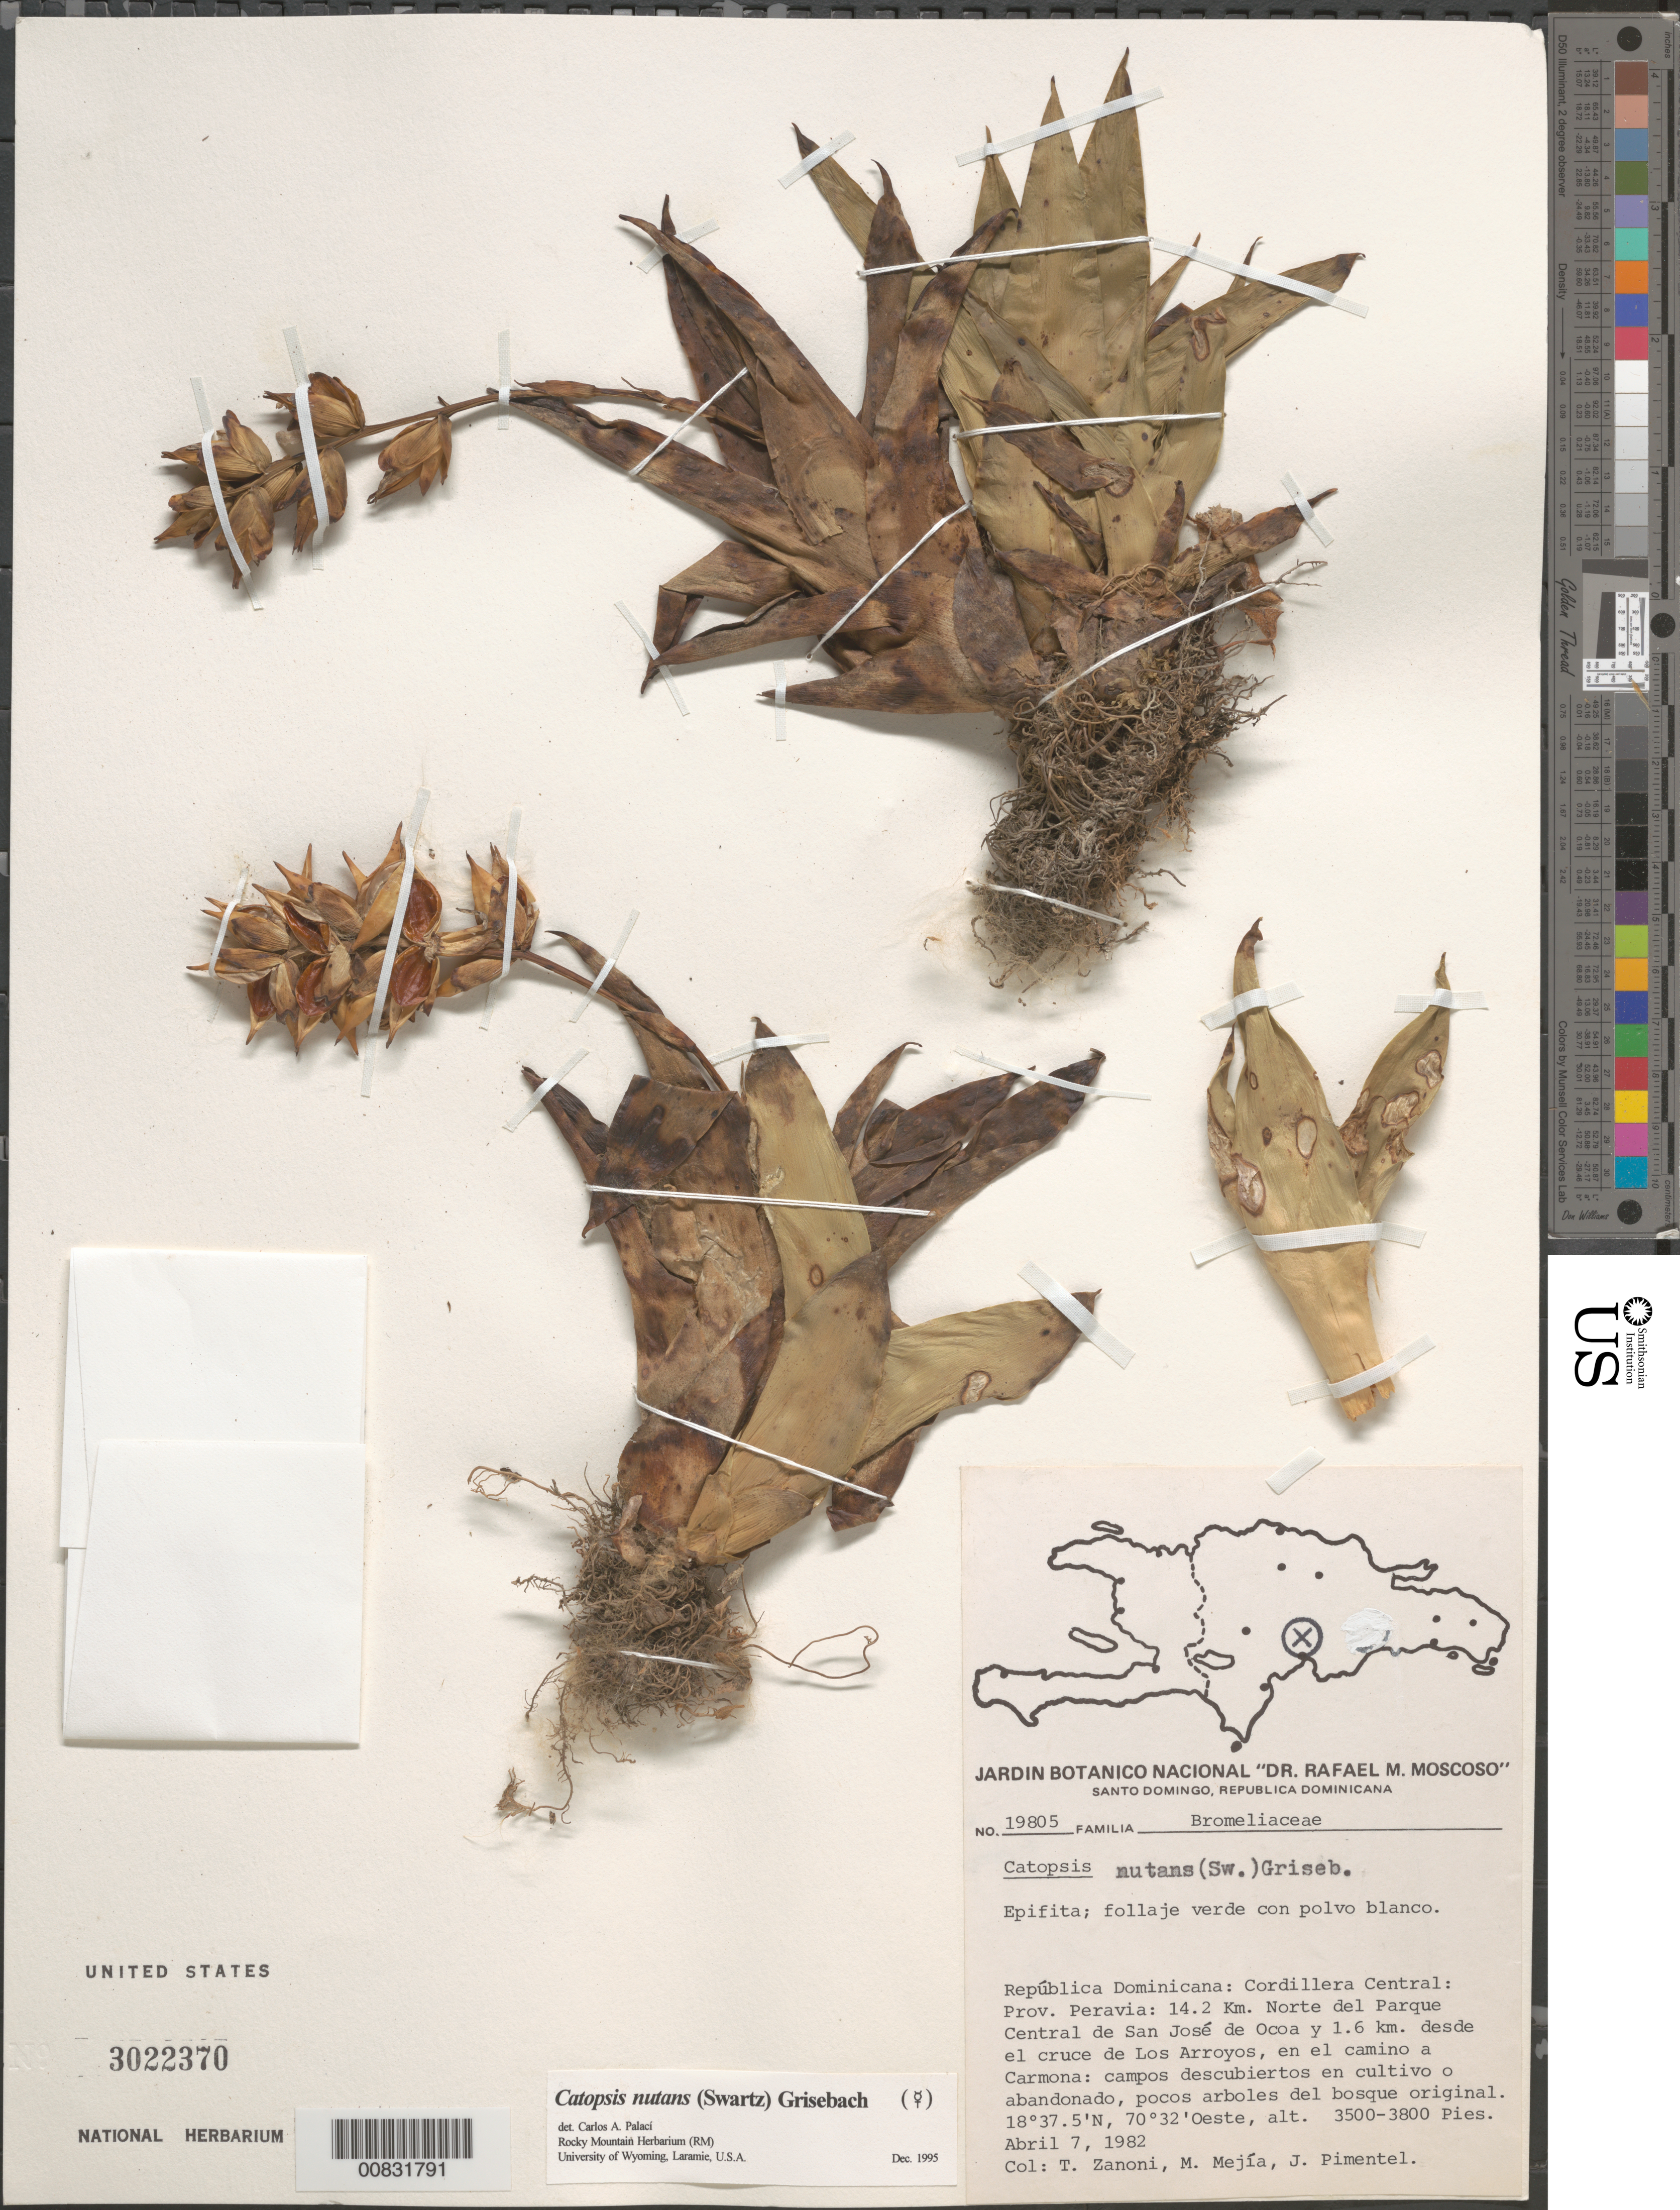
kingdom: Plantae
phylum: Tracheophyta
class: Liliopsida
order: Poales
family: Bromeliaceae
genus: Catopsis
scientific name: Catopsis nutans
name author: (Sw.) Griseb.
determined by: Palací, C. A., (RM), University of Wyoming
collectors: T. A. Zanoni, M. Mejia & J. Pimentel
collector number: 19805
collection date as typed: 07 Apr 1982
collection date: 1982-04-07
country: Dominican Republic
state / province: Peravia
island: Hispaniola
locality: Cordillera Central: 14.2 km. Norte del Parque Central de San José de Ocoa y 1.6 km. desde el cruce de Los Arroyos, en el camino a Carmona.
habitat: Campos descubiertos en cultivo o abandonado, pocos árboles del bosque original.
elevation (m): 1067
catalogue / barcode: US 3022370